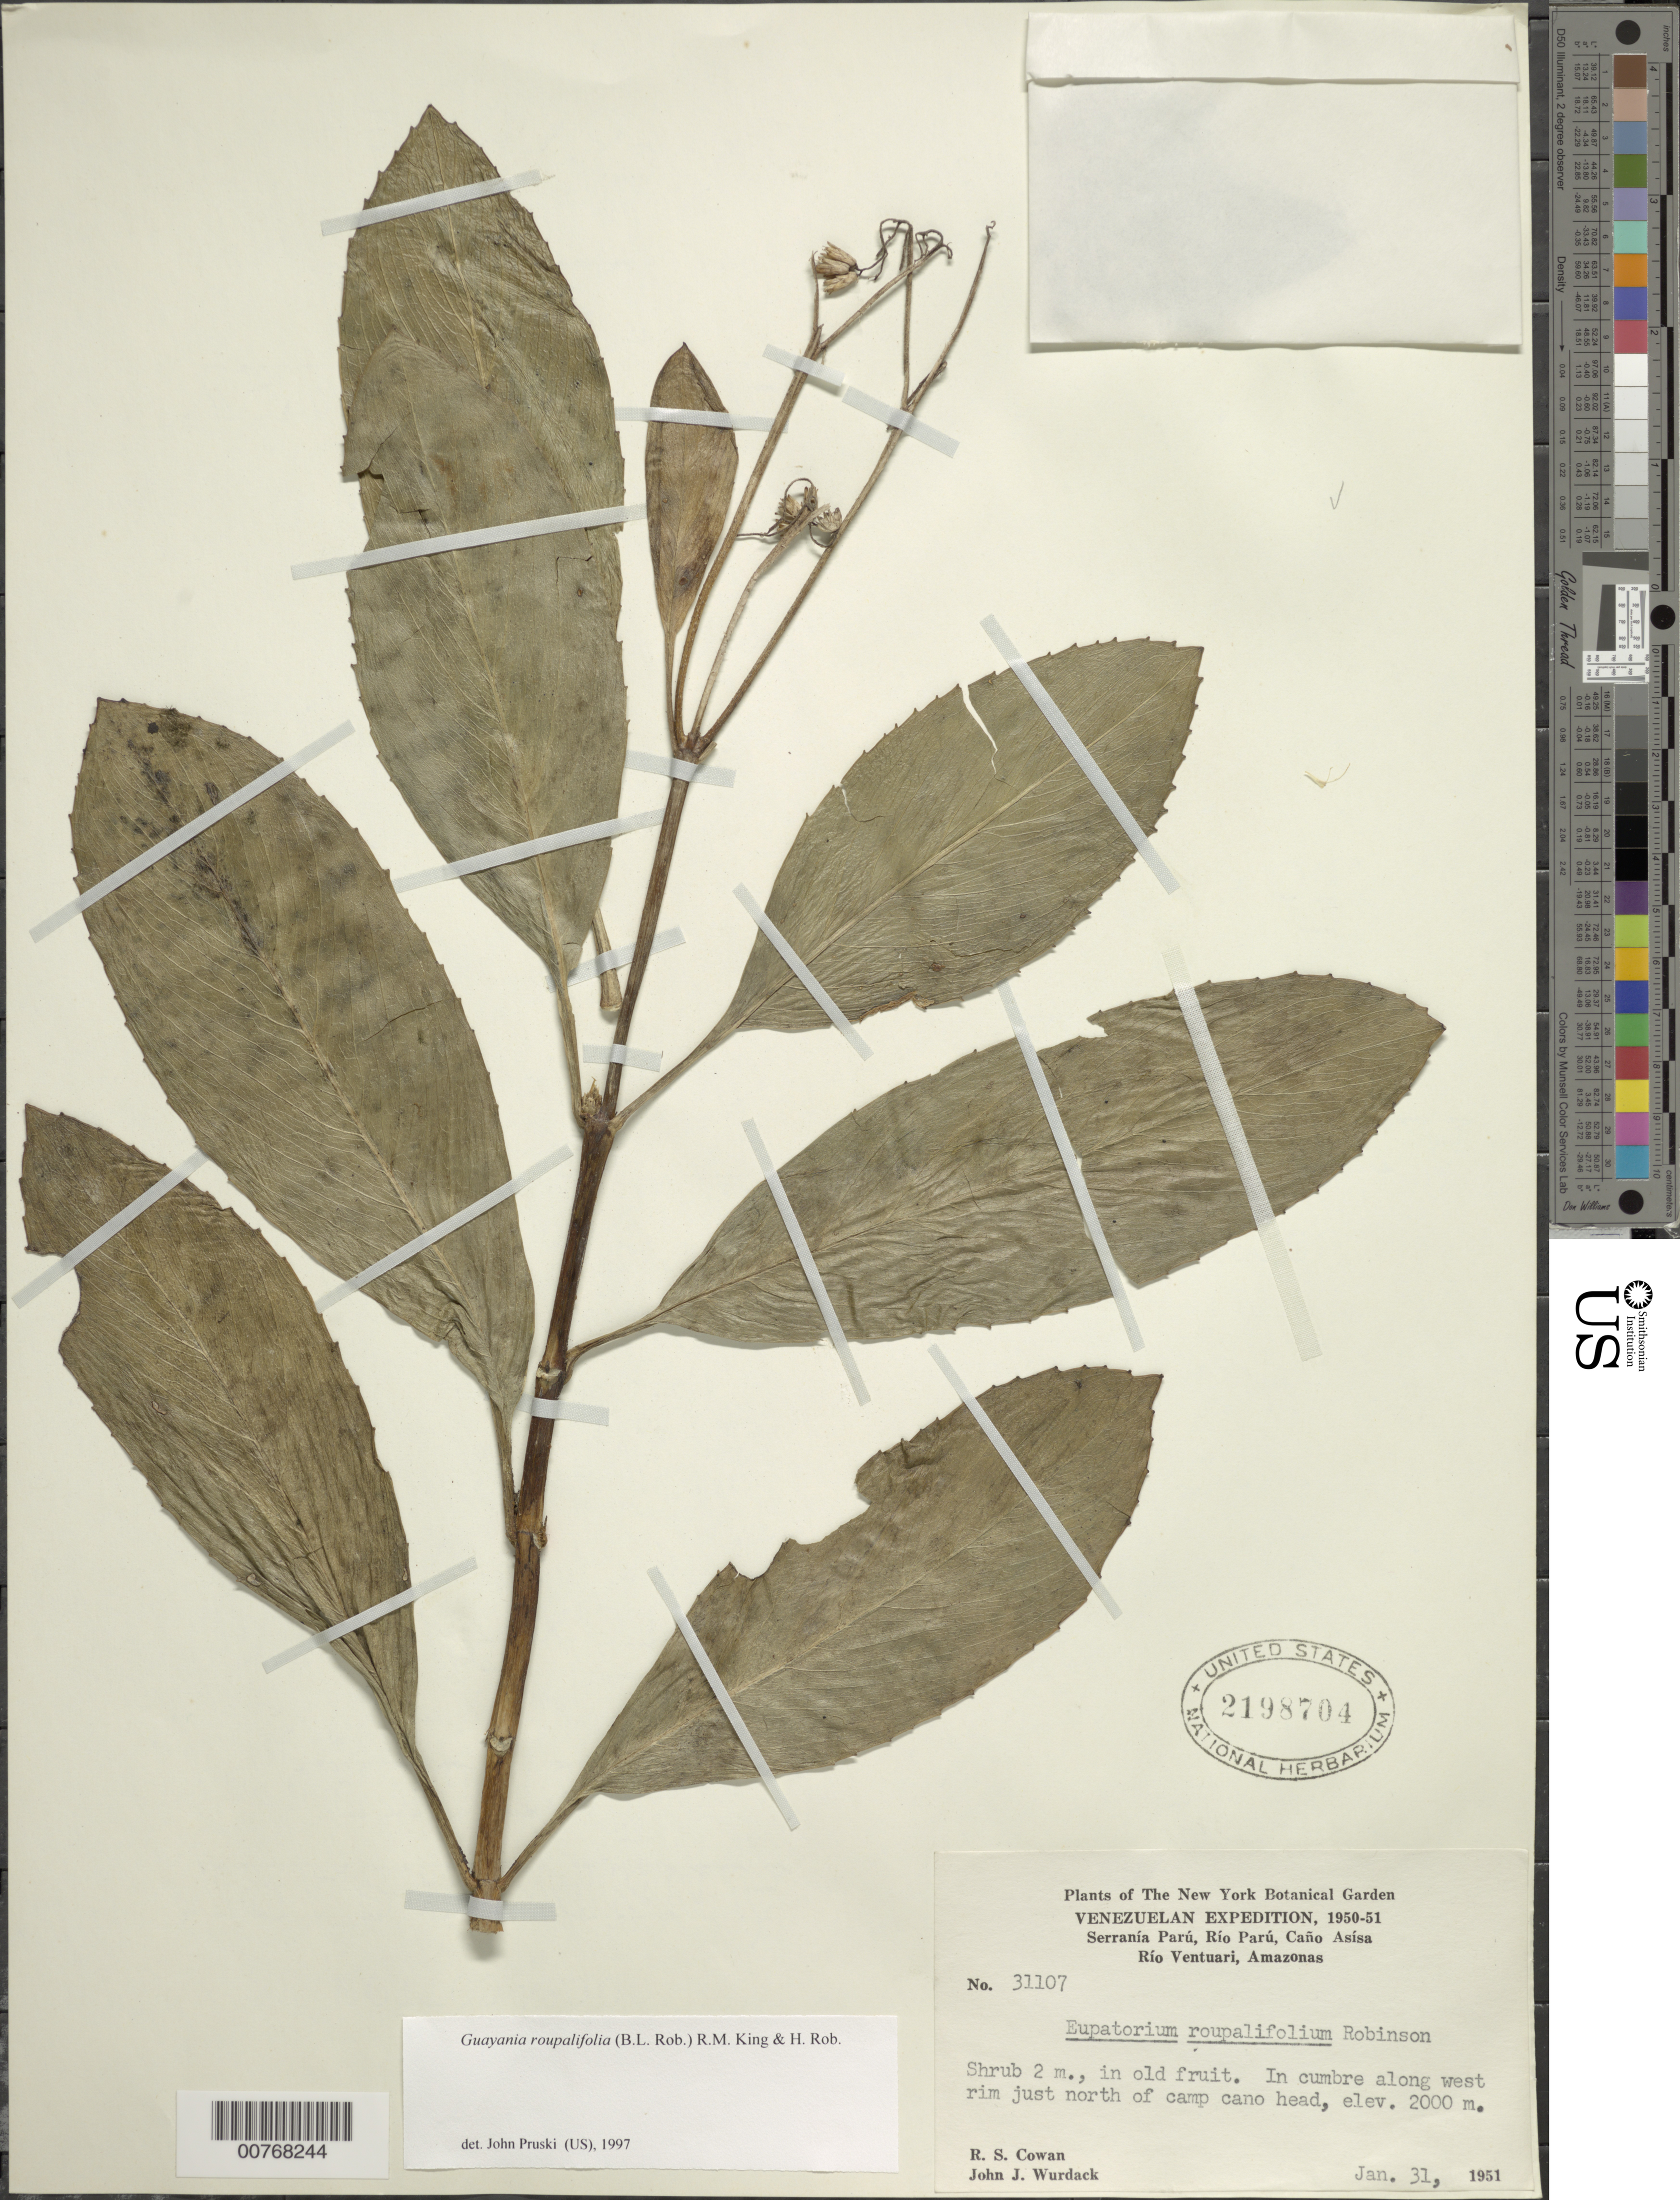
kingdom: Plantae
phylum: Tracheophyta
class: Magnoliopsida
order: Asterales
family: Asteraceae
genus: Guayania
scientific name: Guayania roupalifolia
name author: (B.L. Rob.) R.M. King & H. Rob.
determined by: Pruski, J. F.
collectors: R. S. Cowan & J. J. Wurdack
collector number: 31107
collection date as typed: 31-Jan-51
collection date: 1951-01-31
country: Venezuela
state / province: Amazonas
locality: Serranía Parú, Río Parú, Caño Asisa, Río Ventuari, N of camp caño head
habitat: Cumbre along west rim.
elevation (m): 2000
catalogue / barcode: US 2198704